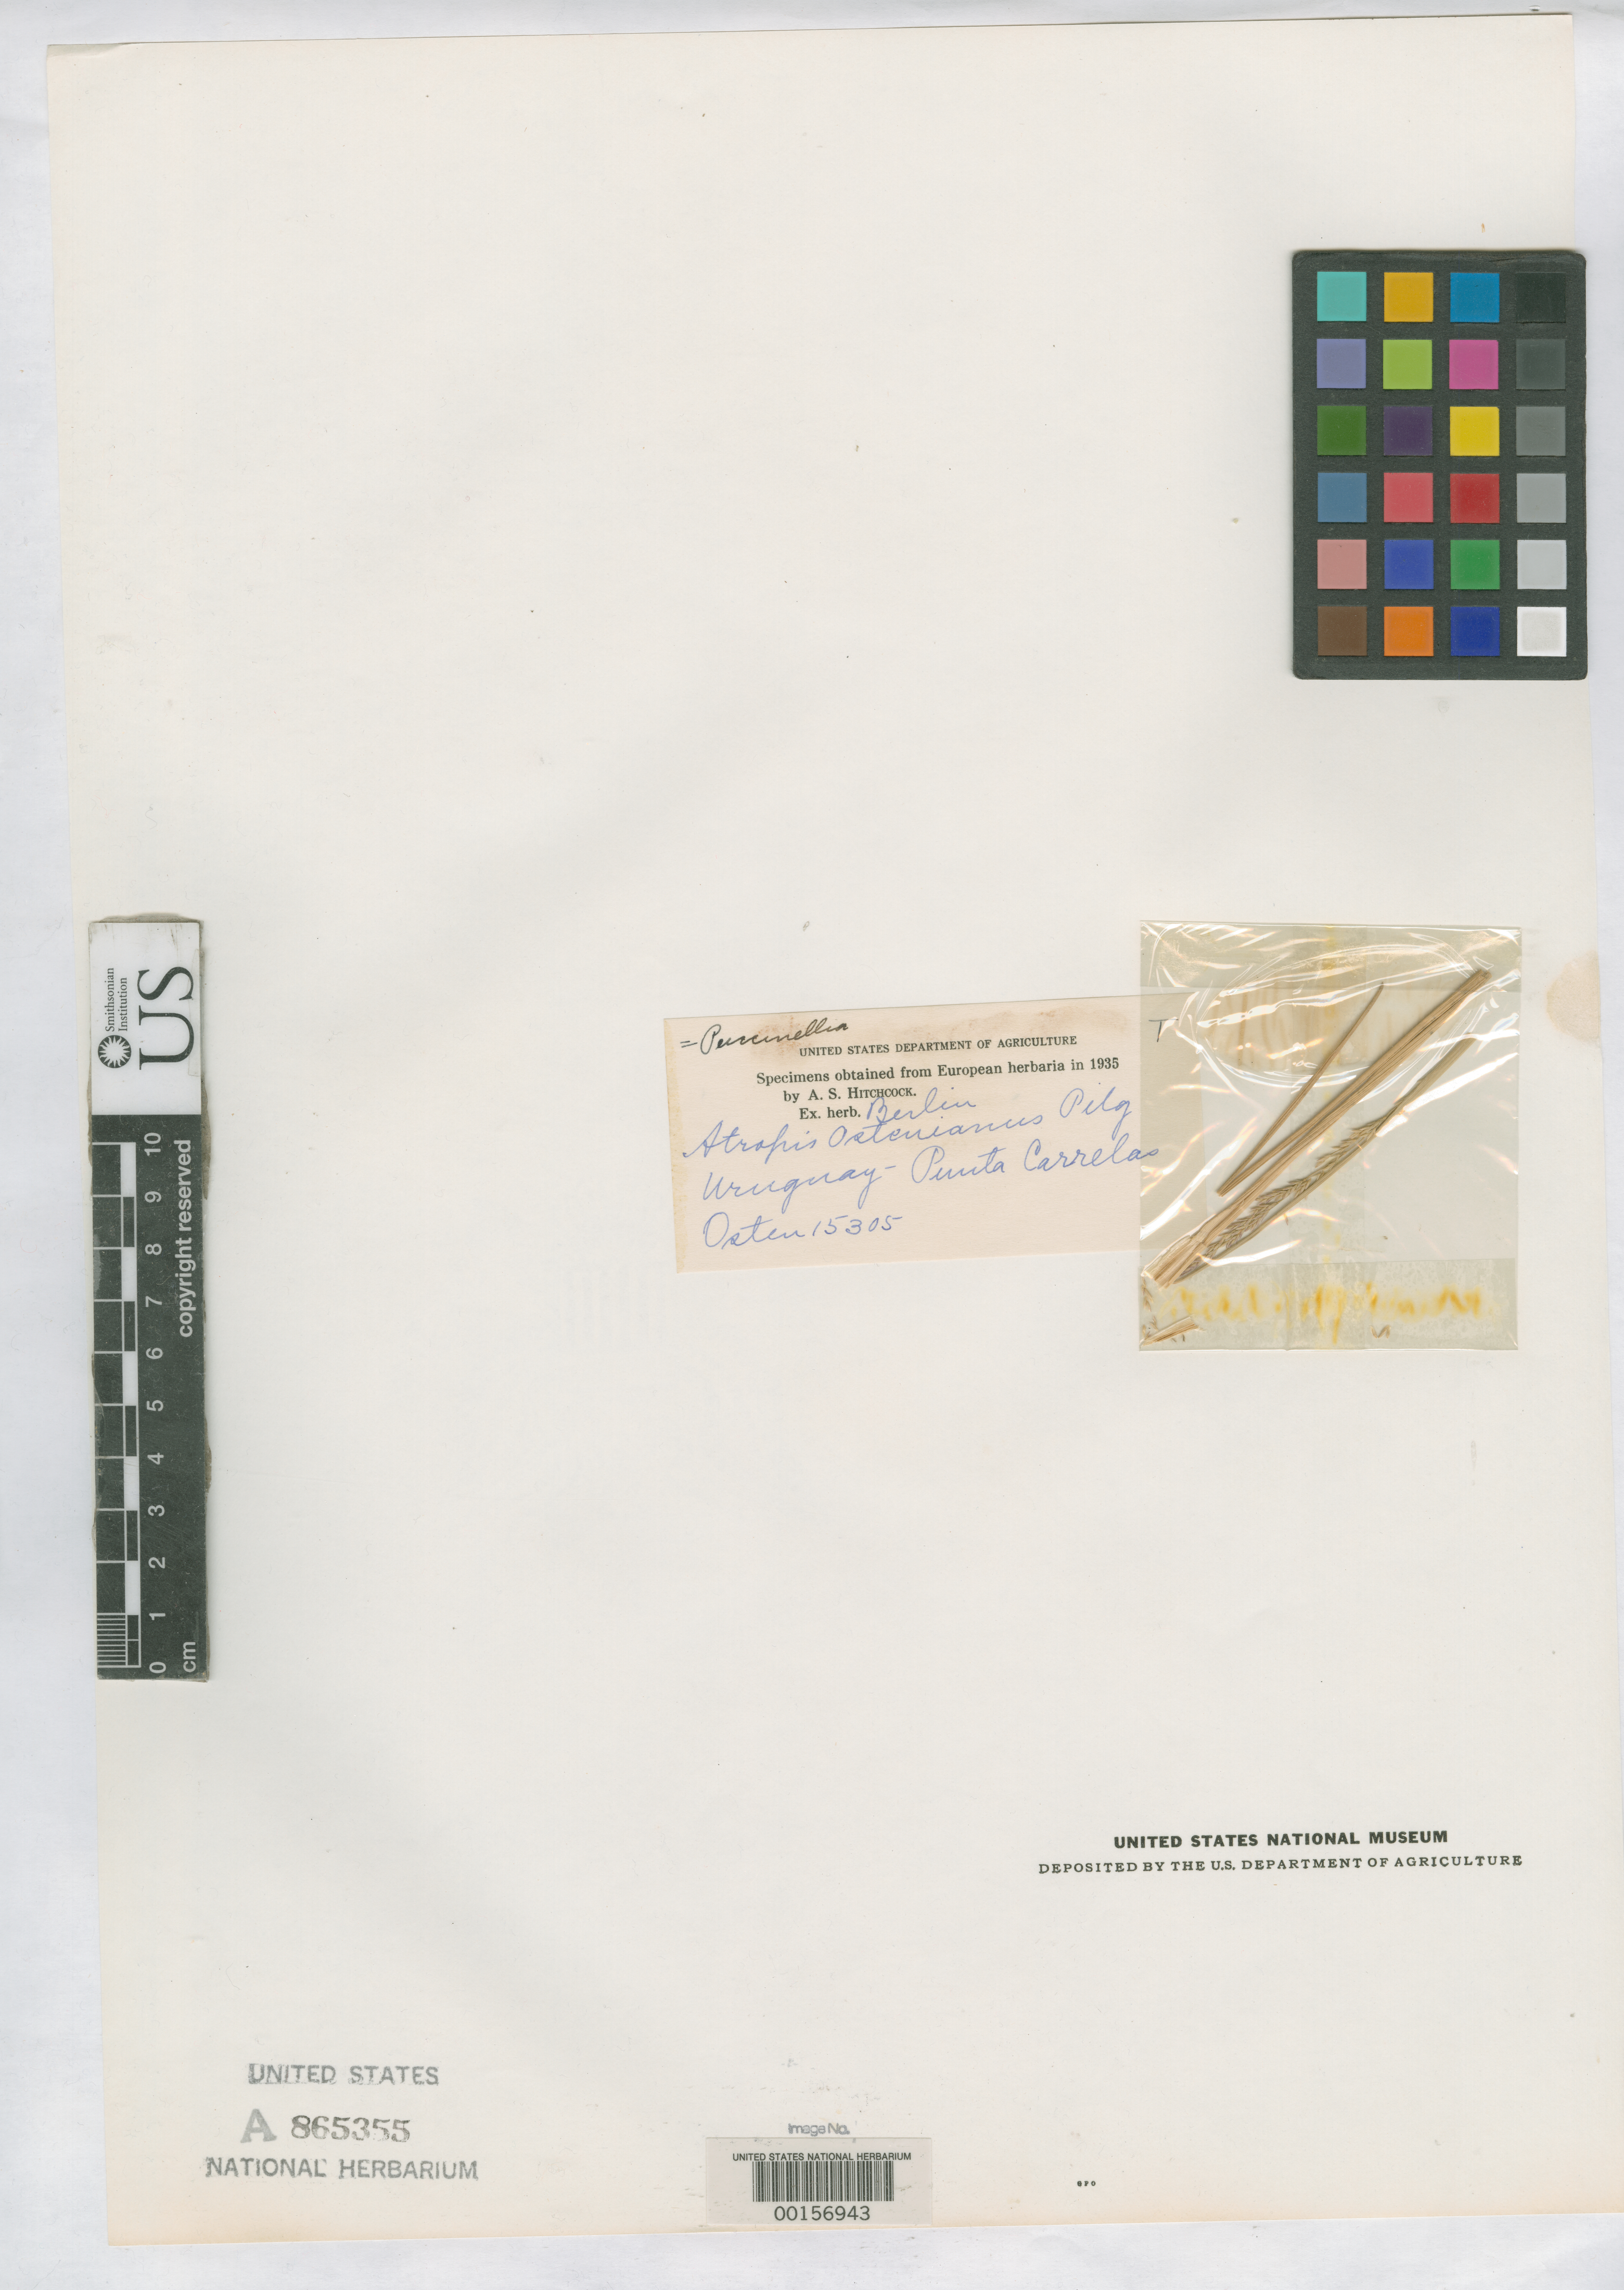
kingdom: Plantae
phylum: Tracheophyta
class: Liliopsida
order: Poales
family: Poaceae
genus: Atropis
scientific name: Atropis osteniana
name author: Pilg.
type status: Type Fragment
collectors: C. Osten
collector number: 15305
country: Uruguay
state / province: Montevideo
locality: Montevideo, Punta Carretas.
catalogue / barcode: US 865355A